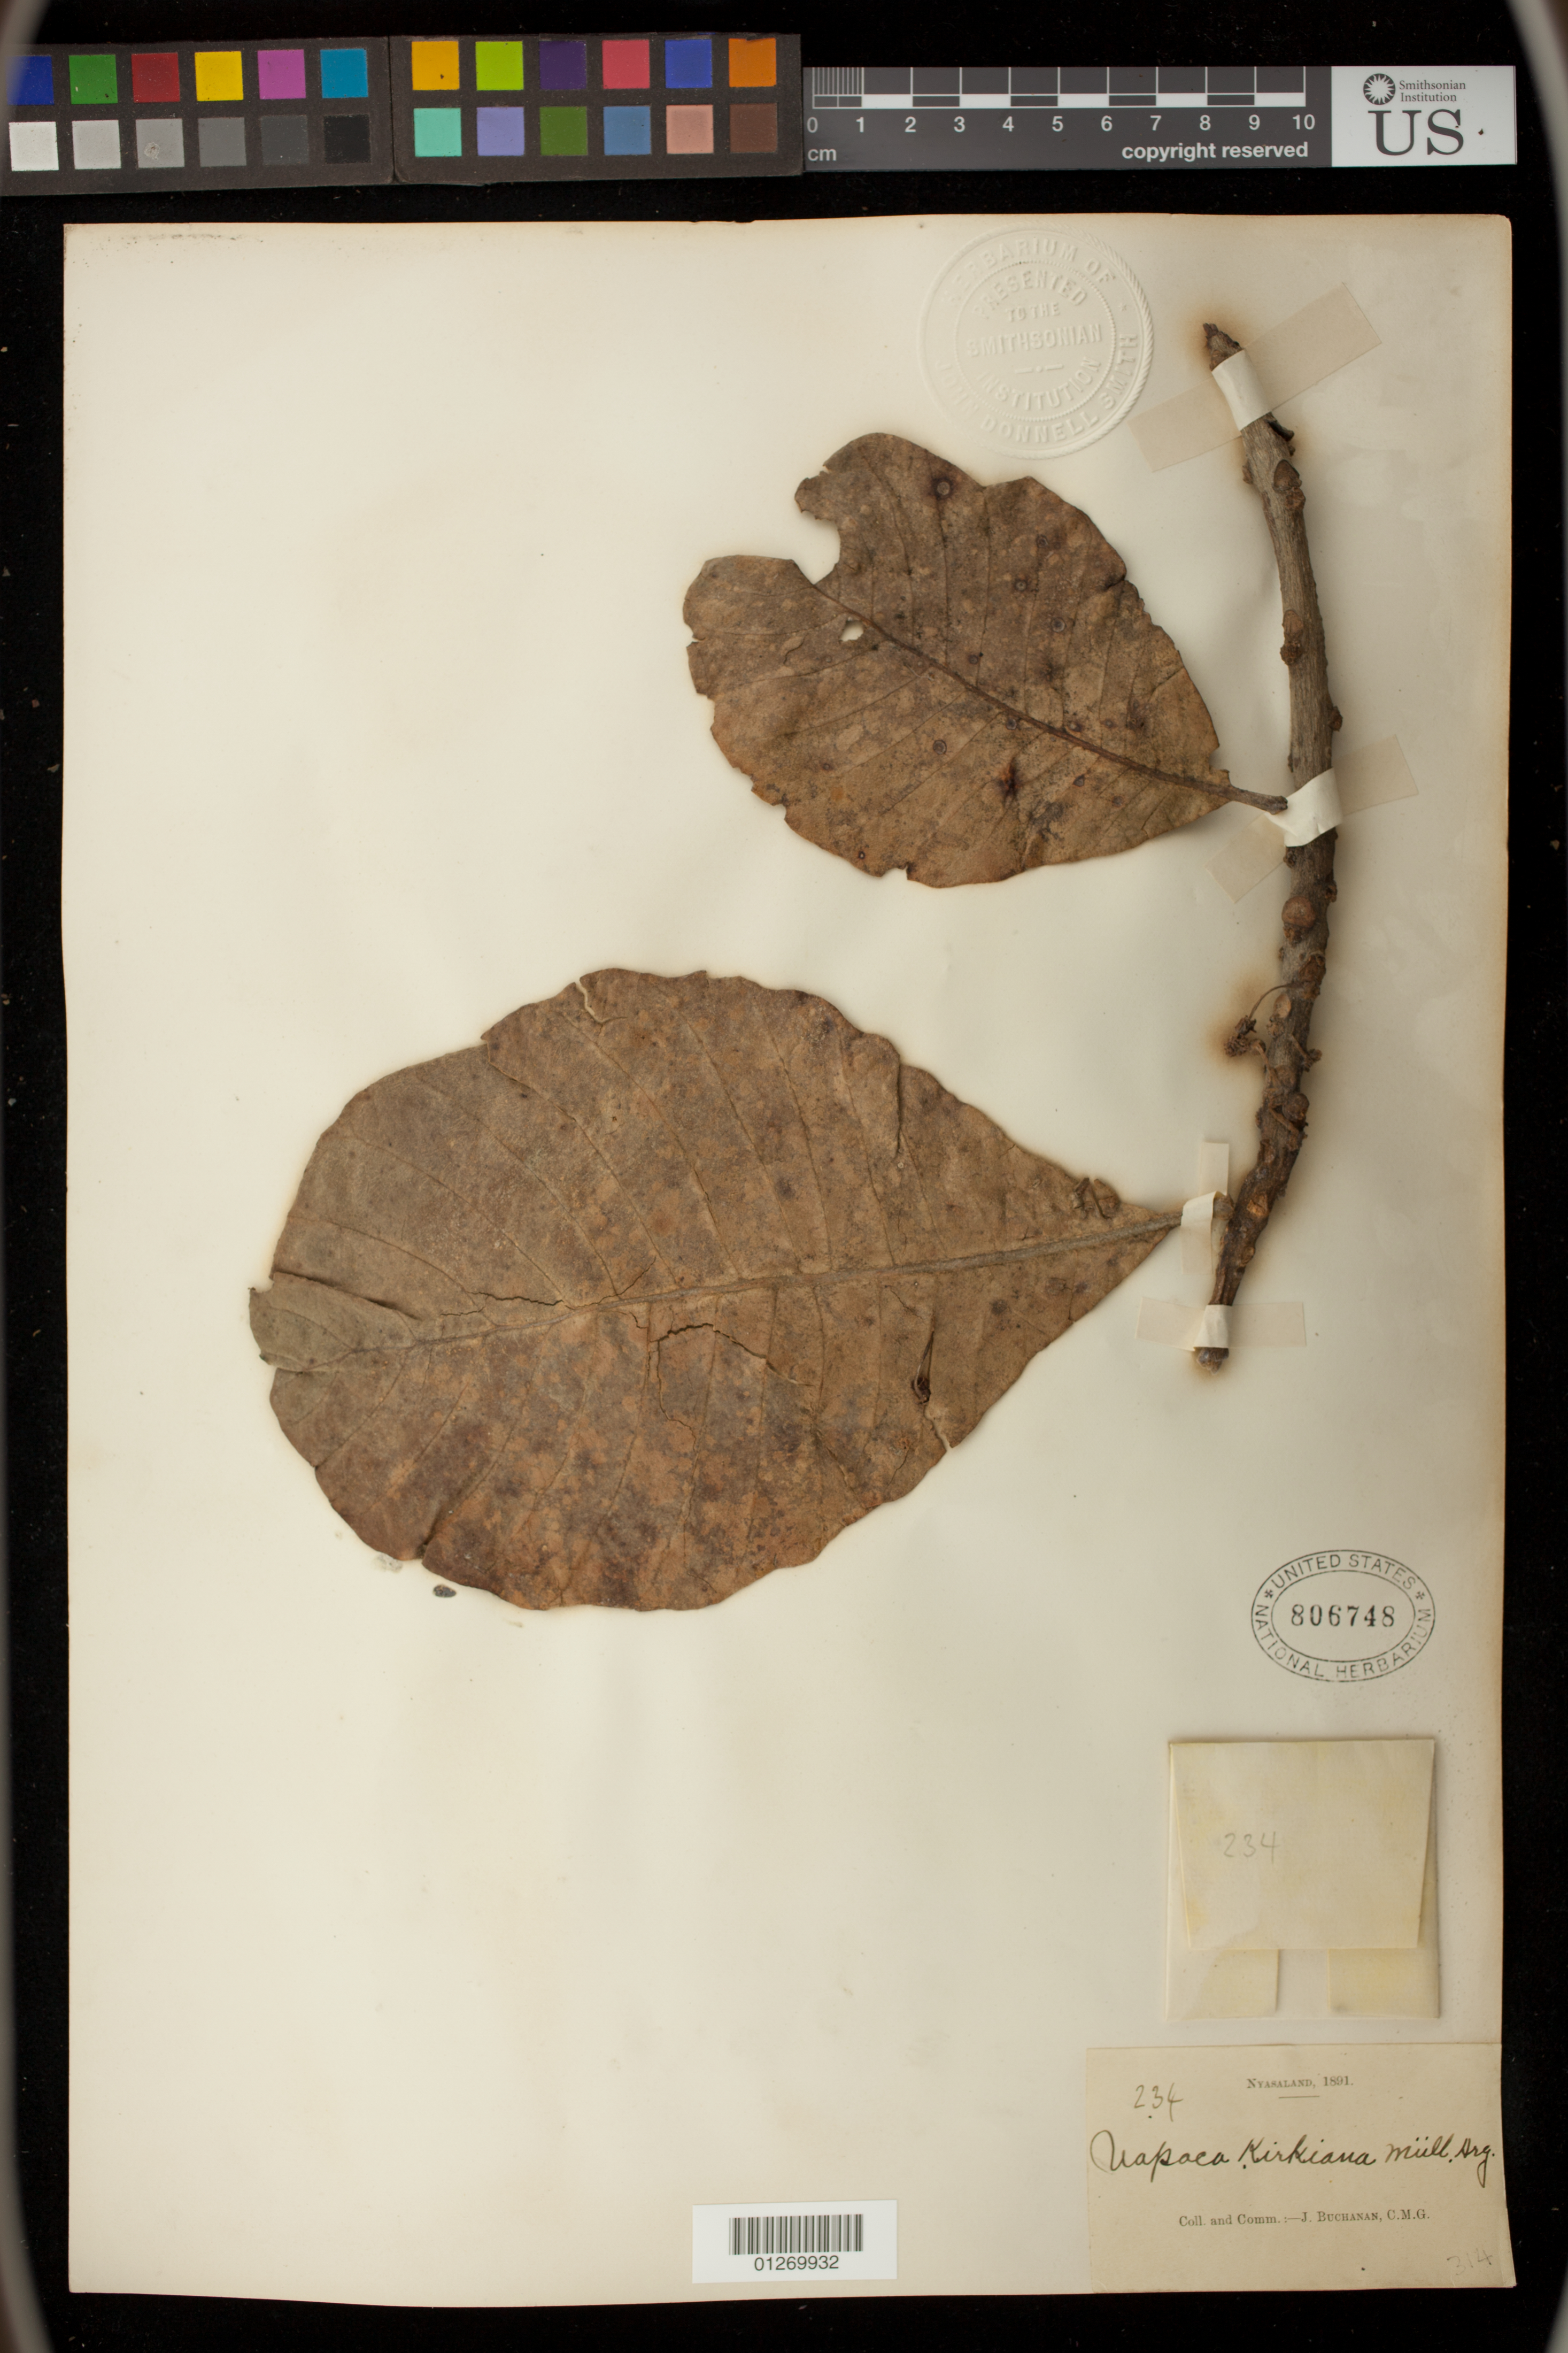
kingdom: Plantae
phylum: Tracheophyta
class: Magnoliopsida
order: Malpighiales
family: Phyllanthaceae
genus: Uapaca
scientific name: Uapaca kirkiana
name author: Müll. Arg.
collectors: J. Buchanan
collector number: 234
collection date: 1891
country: Malawi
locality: Nyasaland.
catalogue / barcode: US 806748